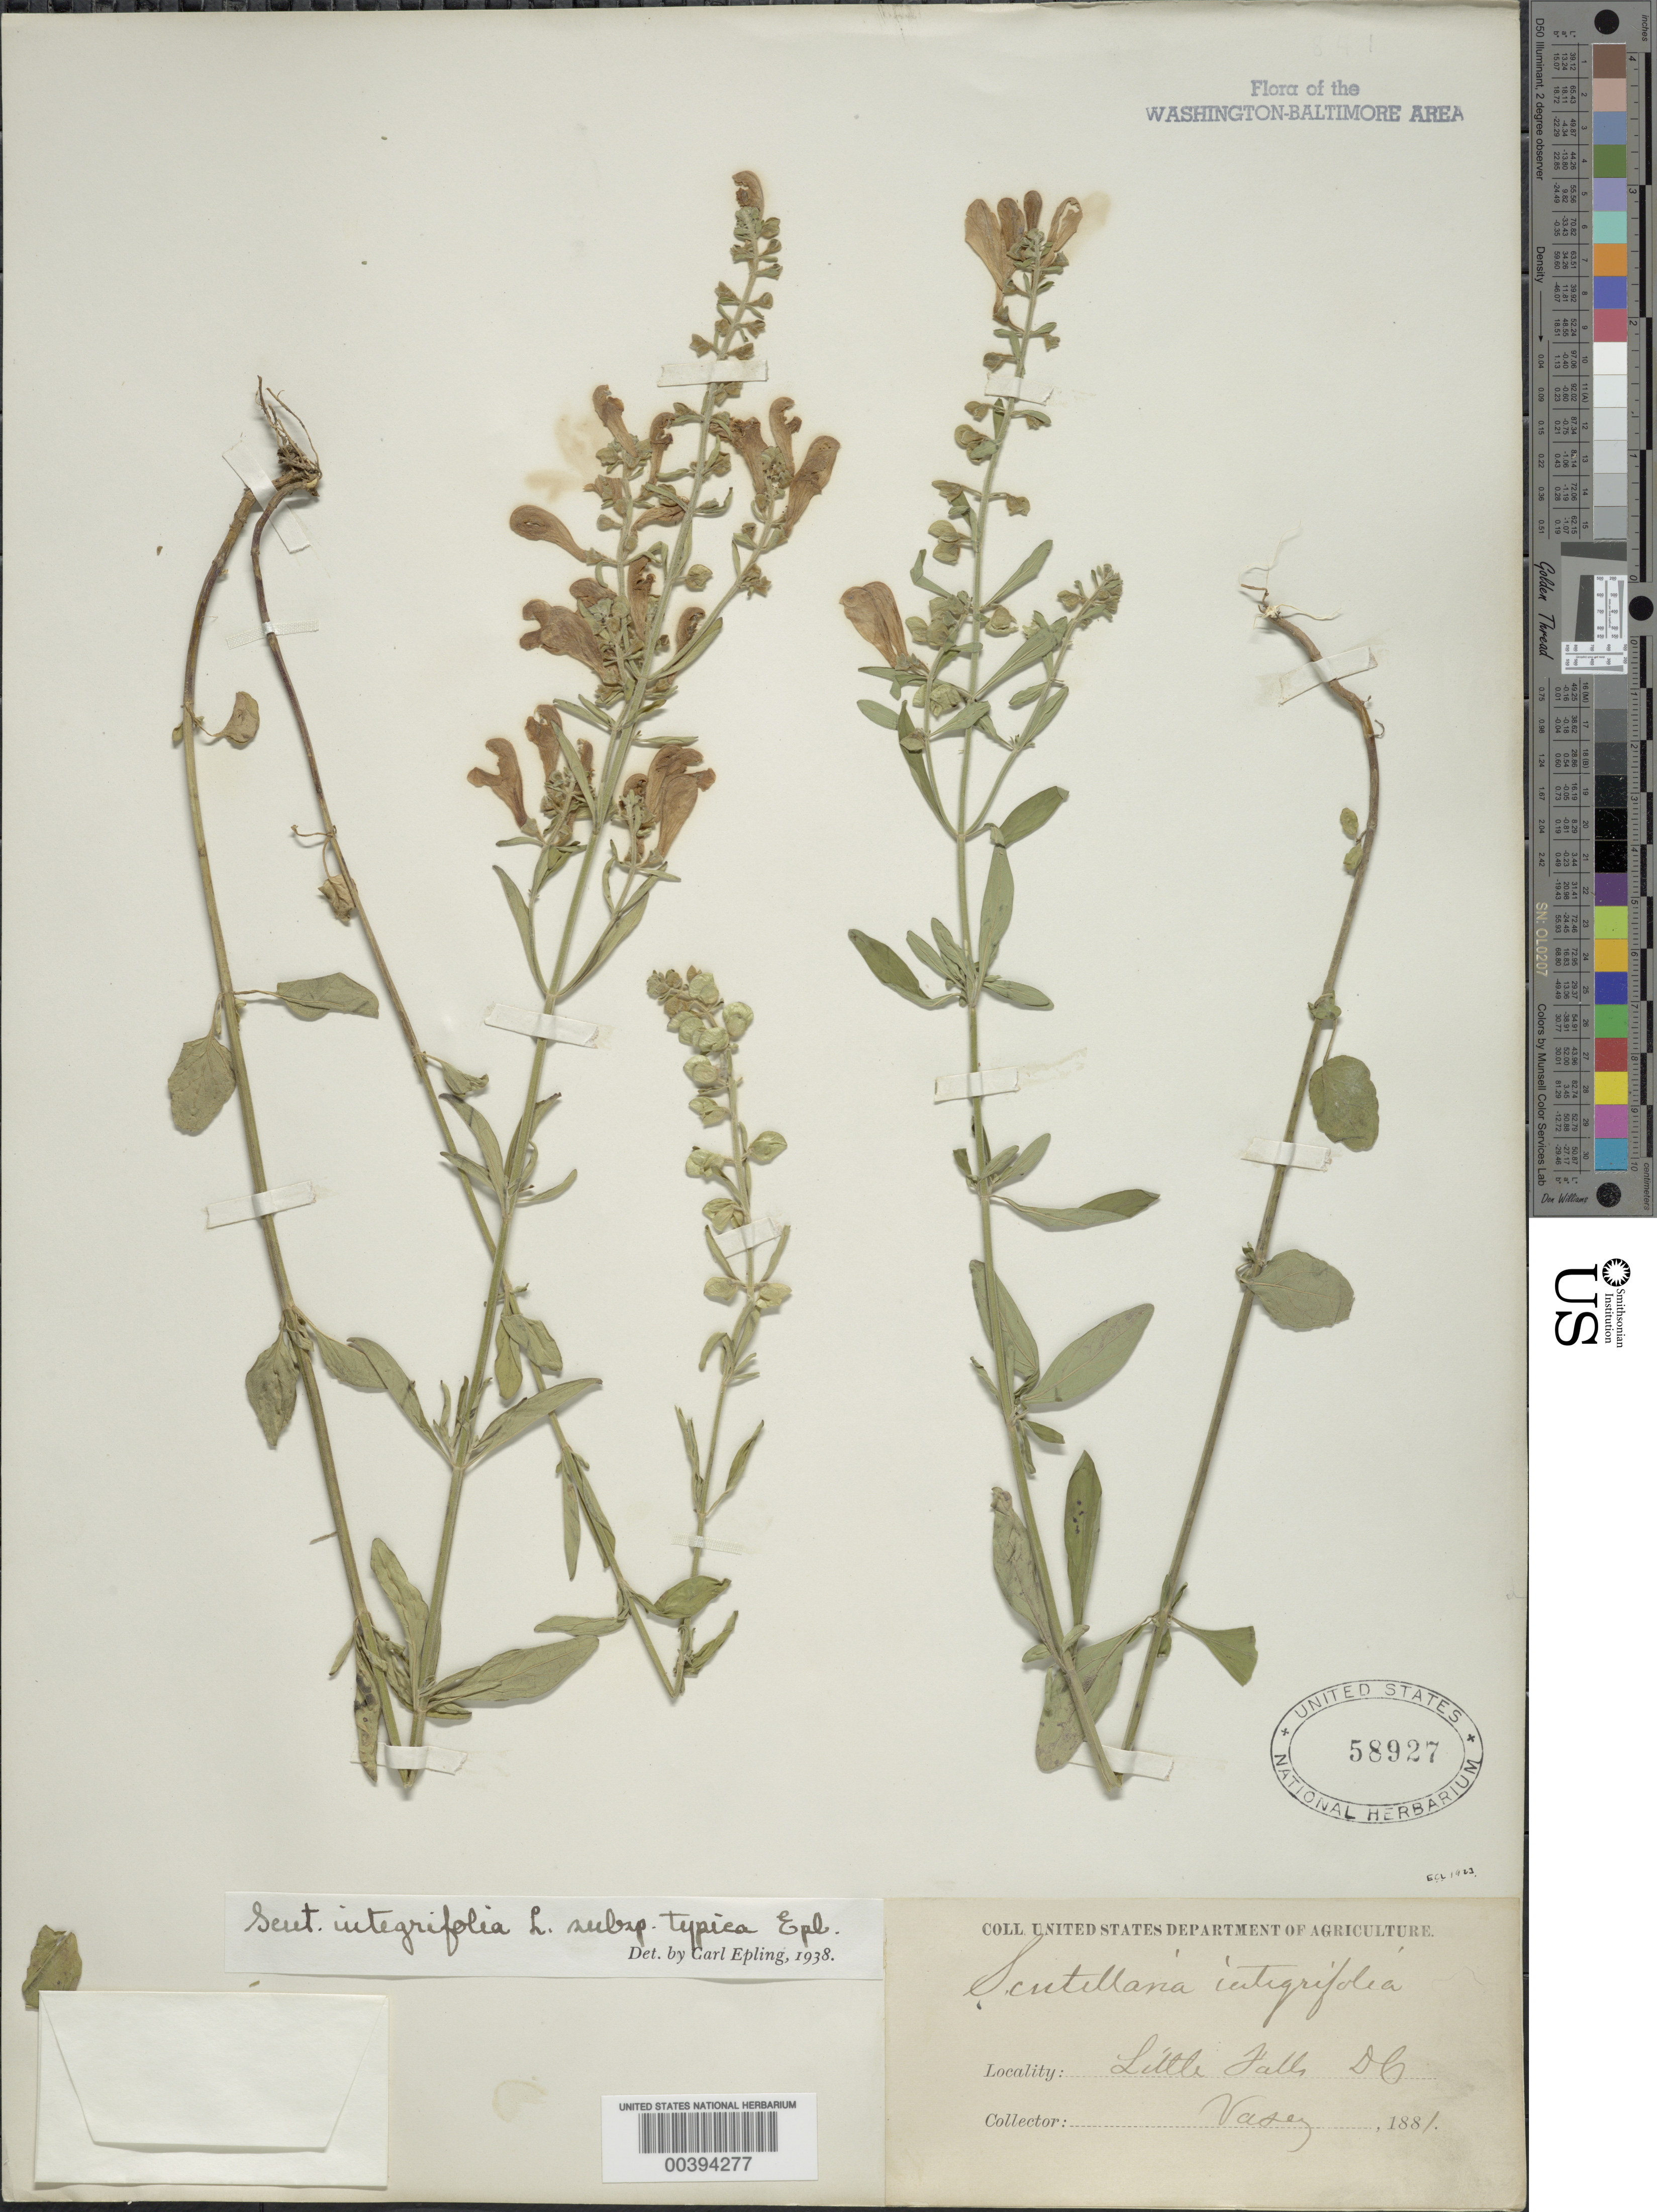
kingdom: Plantae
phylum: Tracheophyta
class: Magnoliopsida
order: Lamiales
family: Lamiaceae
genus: Scutellaria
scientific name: Scutellaria integrifolia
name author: L.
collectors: G. Vasey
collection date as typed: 1881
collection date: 1881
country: United States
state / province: Maryland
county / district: Montgomery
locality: Little Falls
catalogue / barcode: US 58927